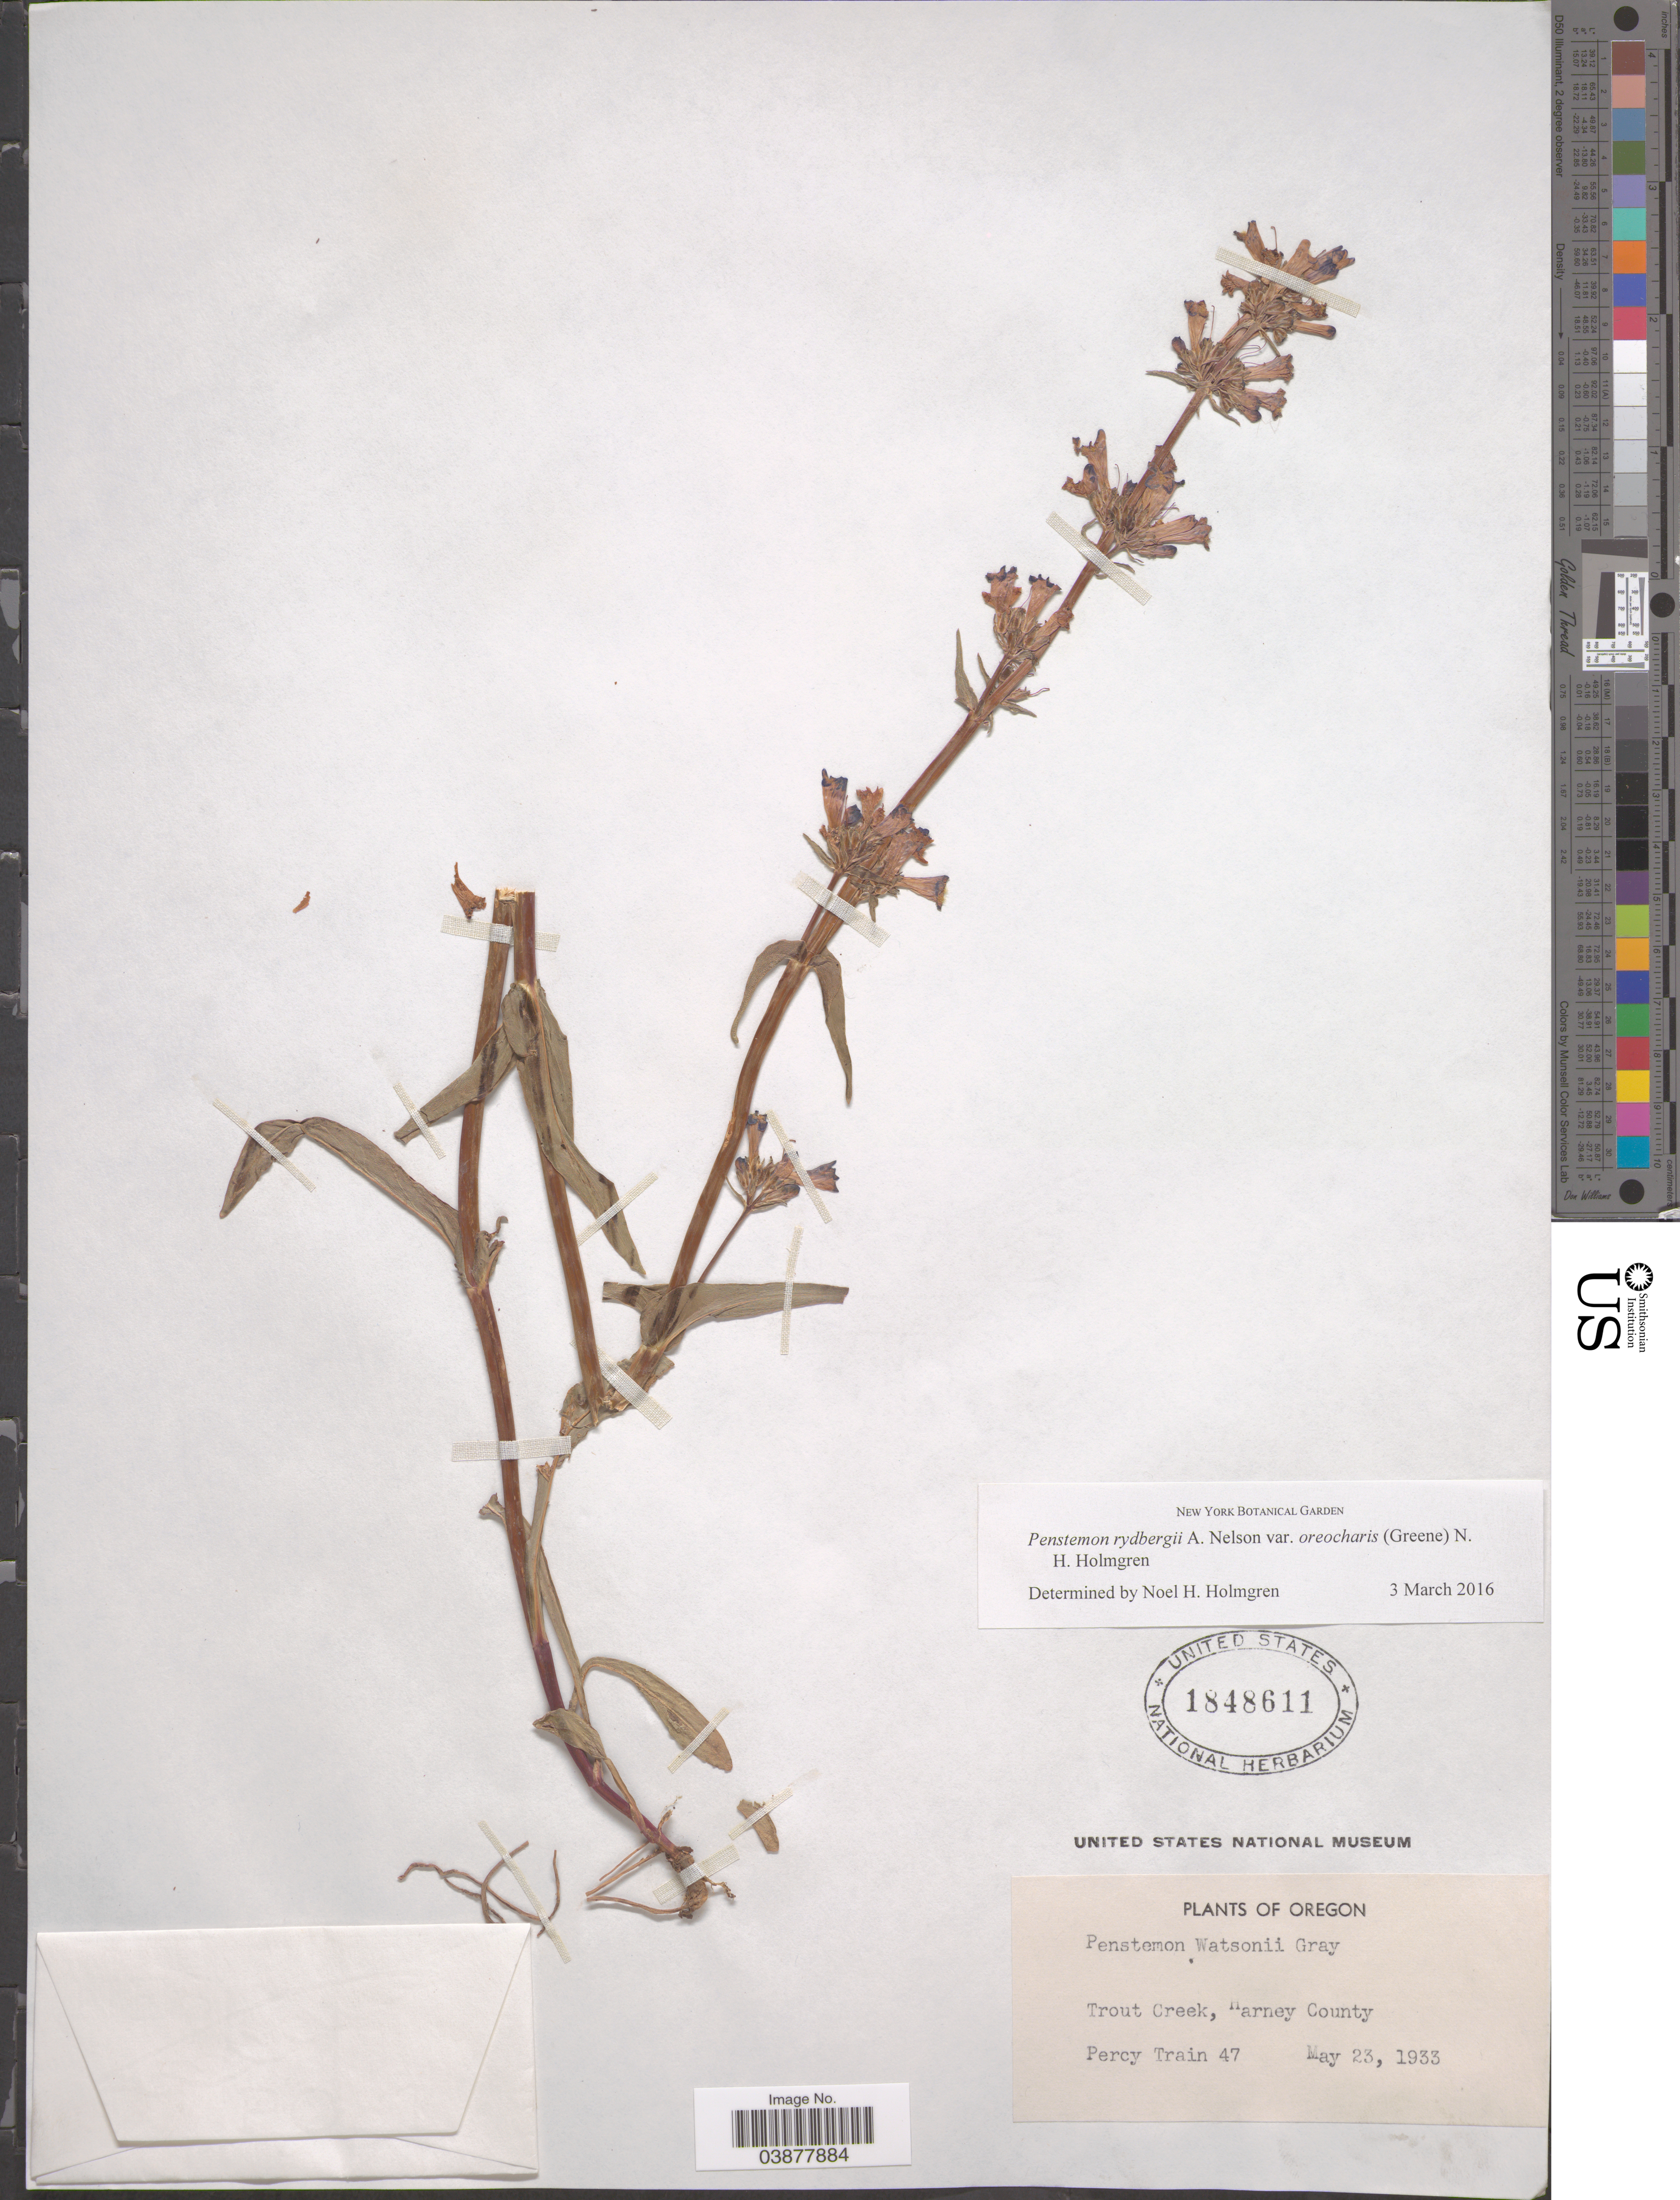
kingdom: Plantae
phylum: Tracheophyta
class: Magnoliopsida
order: Lamiales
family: Plantaginaceae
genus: Penstemon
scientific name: Penstemon rydbergii var. oreocharis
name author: (Greene) N.H. Holmgren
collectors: P. Train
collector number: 47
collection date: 1933-05-23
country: United States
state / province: Oregon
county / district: Harney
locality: Trout Creek, Harney County.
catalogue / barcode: US 1848611